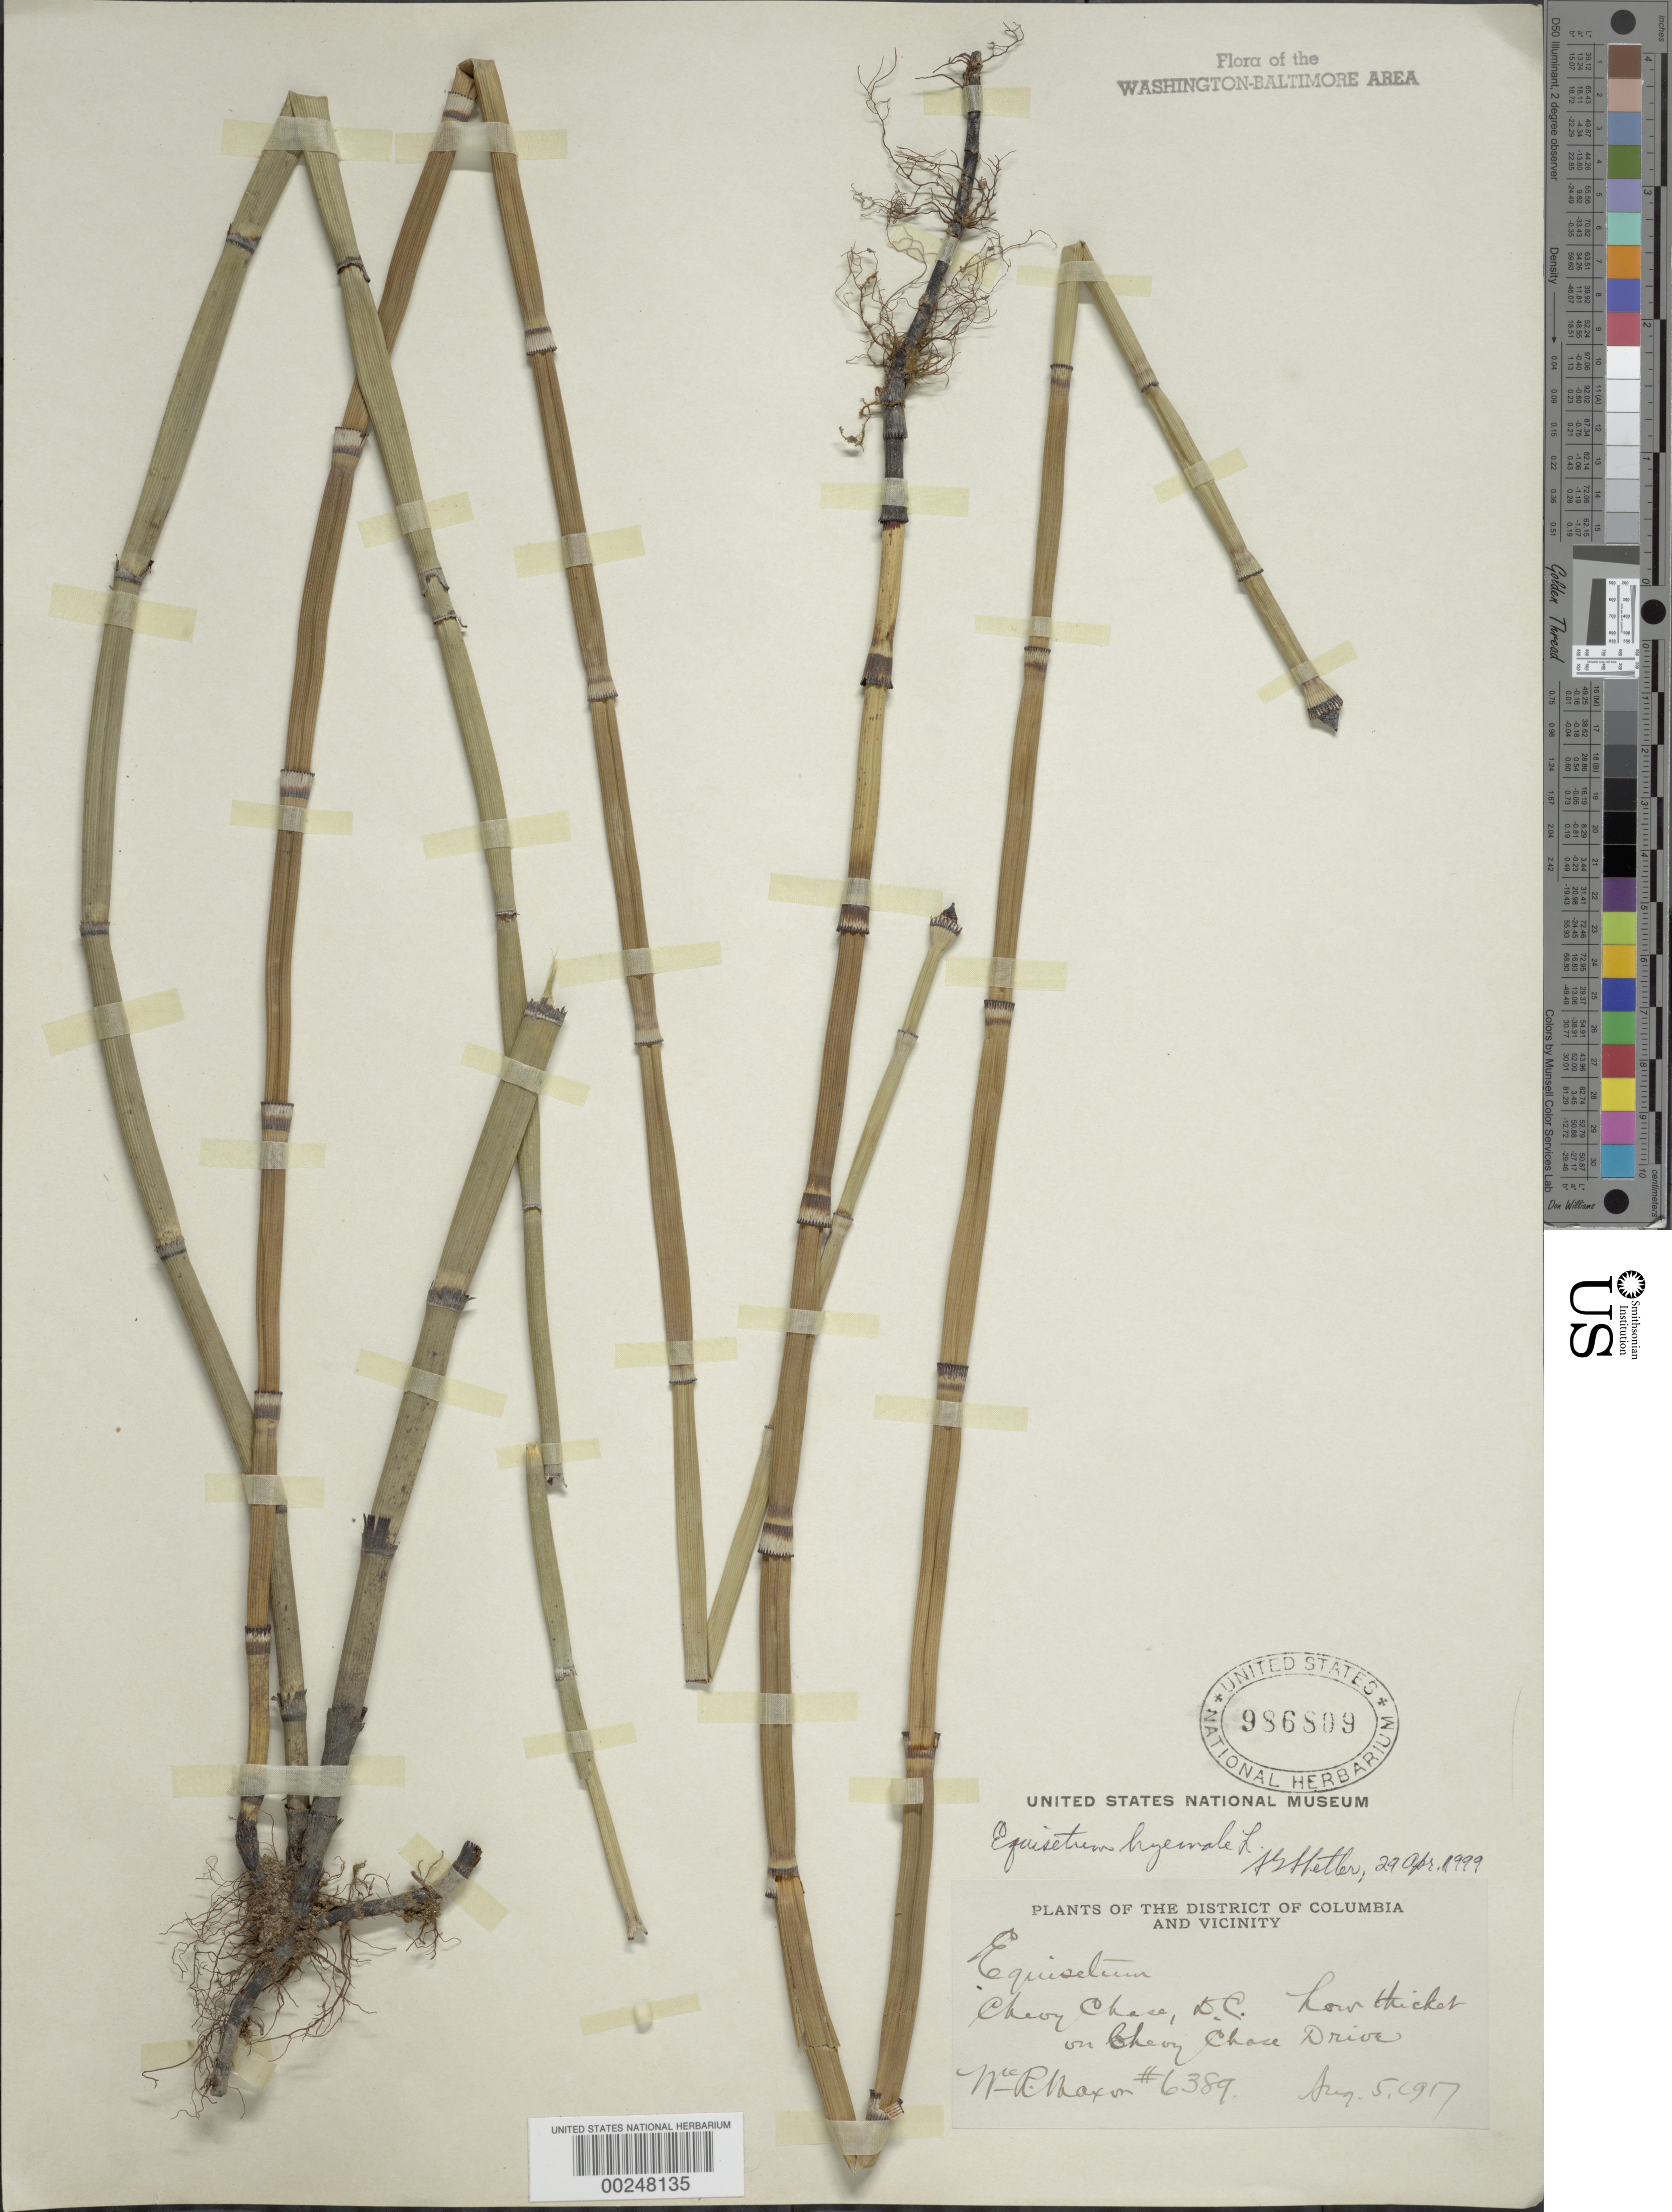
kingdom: Plantae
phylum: Tracheophyta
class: Polypodiopsida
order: Equisetales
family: Equisetaceae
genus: Equisetum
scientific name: Equisetum fluviatile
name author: L.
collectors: E. Hambleton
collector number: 247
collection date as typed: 04 Jul 1960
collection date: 1960-07-04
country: United States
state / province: Virginia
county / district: Loudoun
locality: Purcellville vicinity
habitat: In moist ditch bank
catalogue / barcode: US 2357029